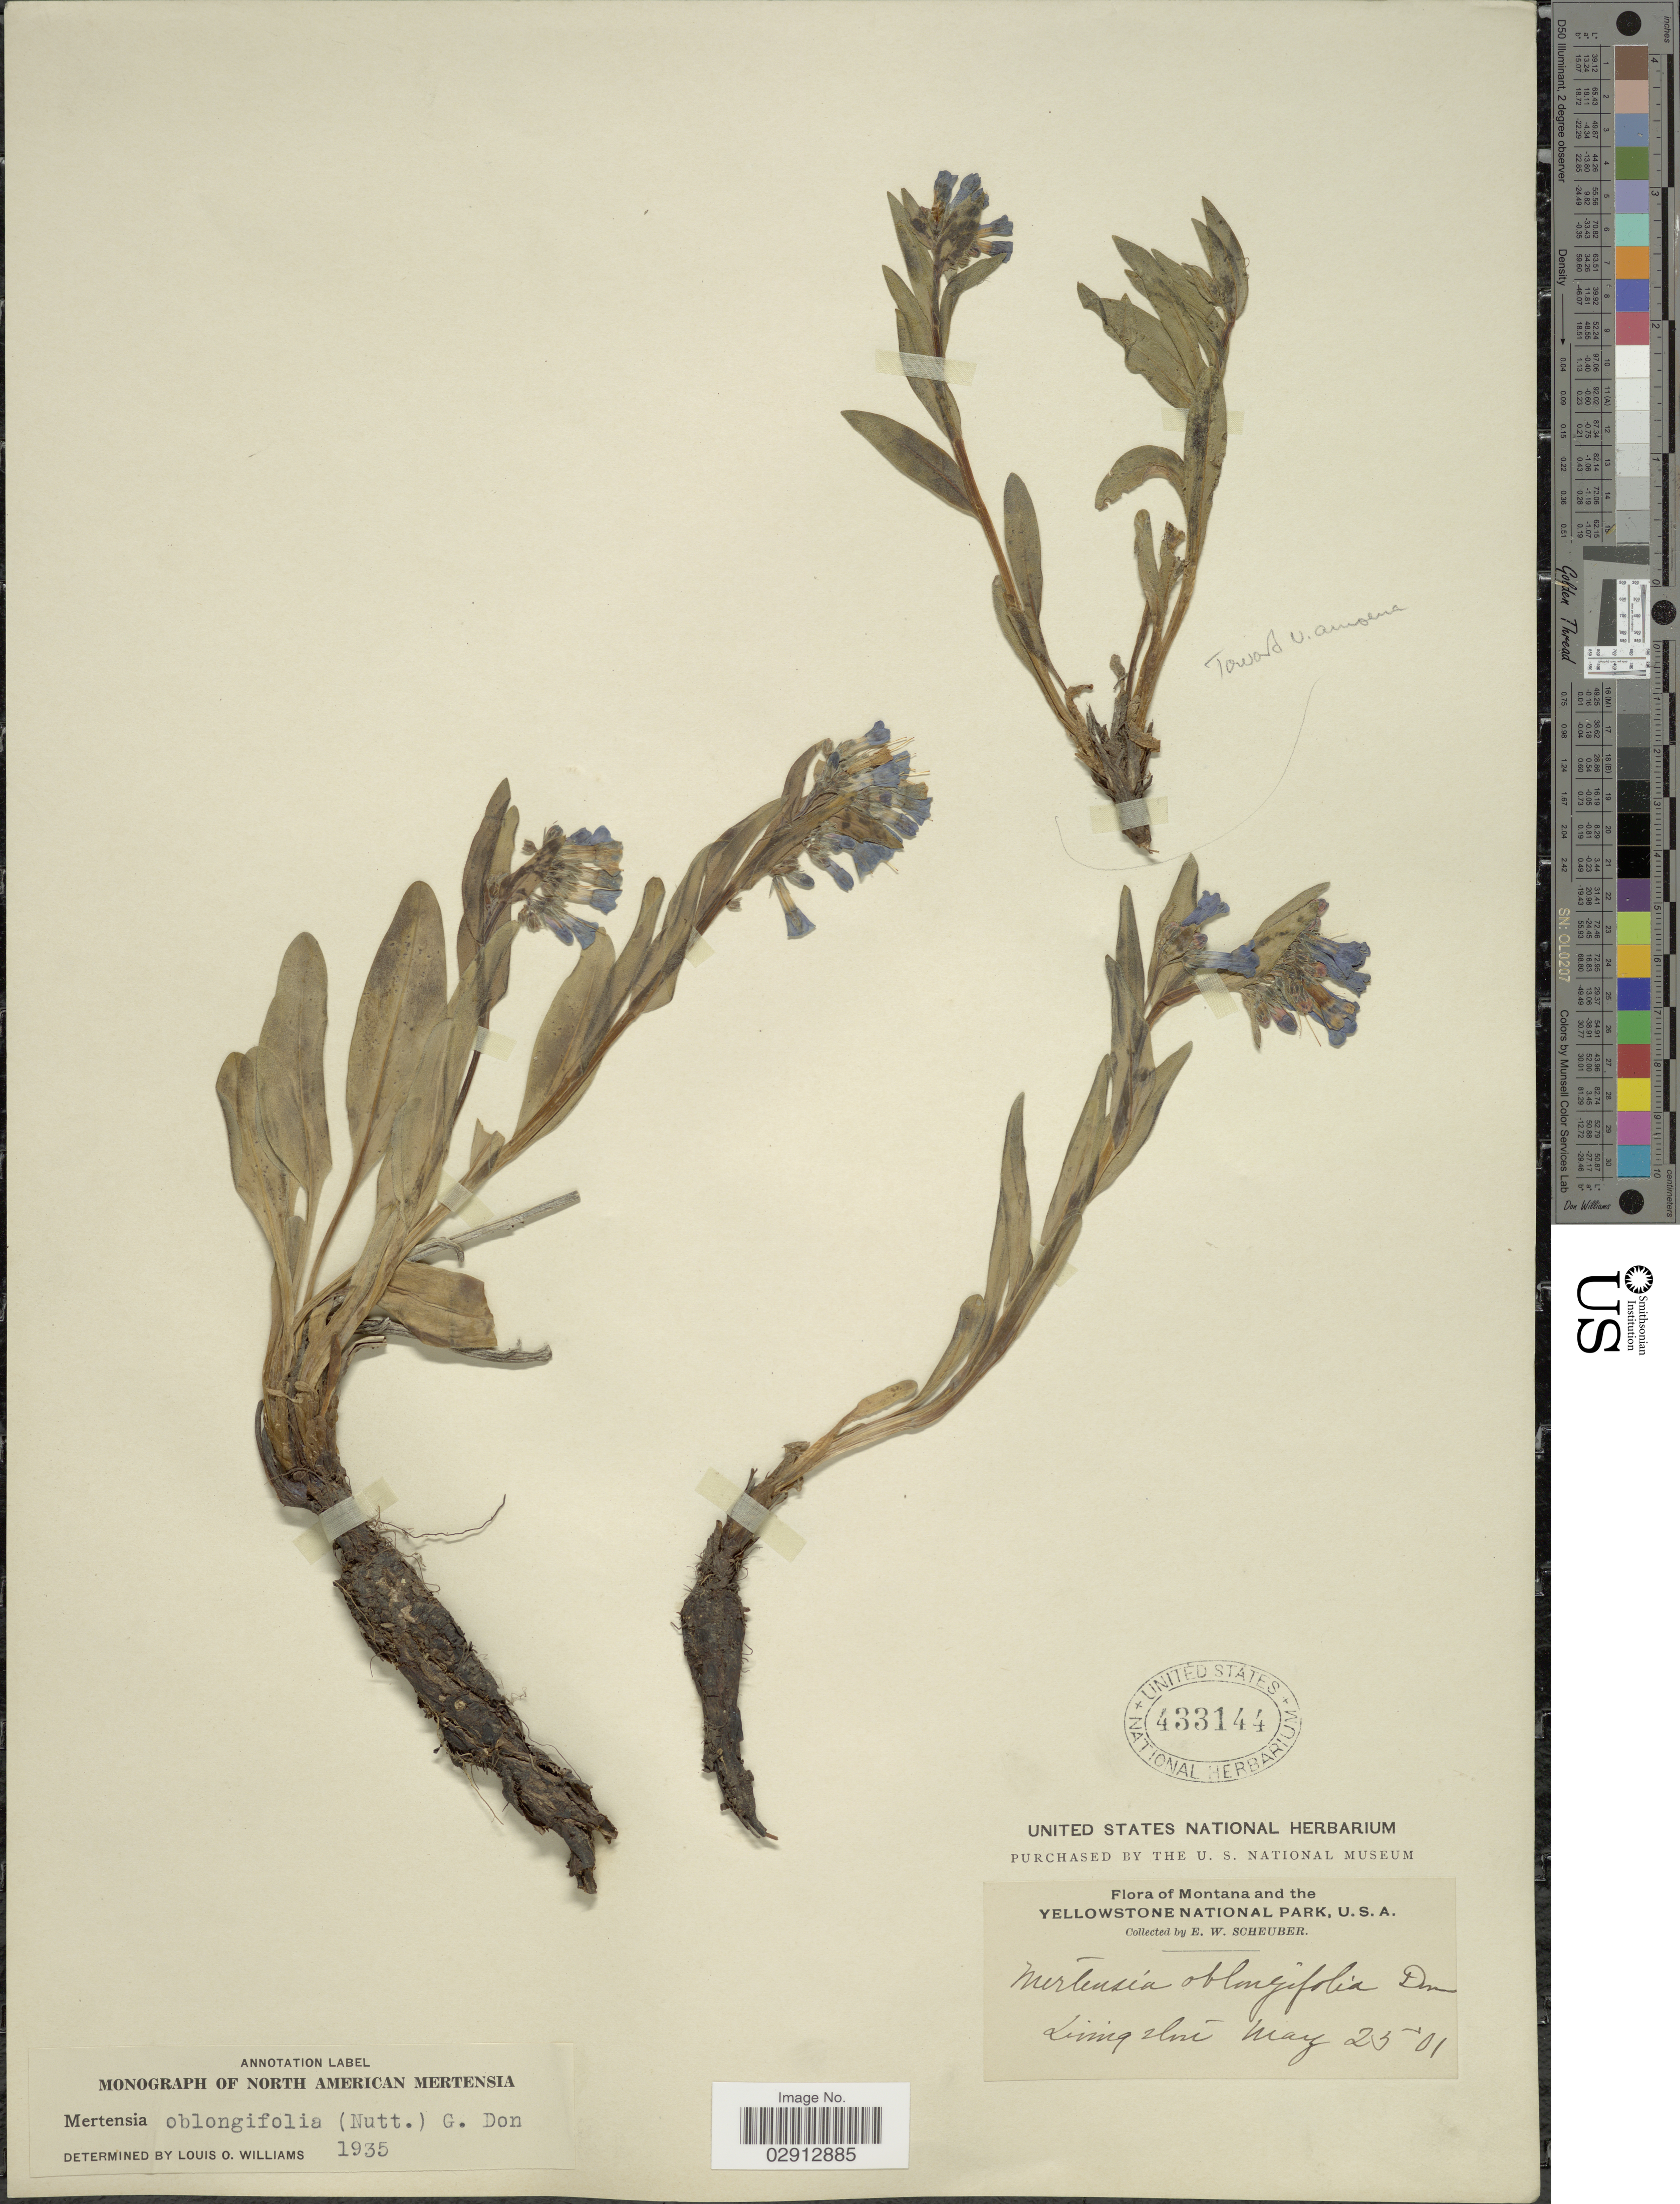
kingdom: Plantae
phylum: Tracheophyta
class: Magnoliopsida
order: Boraginales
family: Boraginaceae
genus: Mertensia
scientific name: Mertensia oblongifolia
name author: (Nutt.) G. Don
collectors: E. Scheuber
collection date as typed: Transcribed d/m/y: 25/5/1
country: United States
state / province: Montana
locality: Montana and the Yellowstone National Park. Livingston.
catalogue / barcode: US 433144